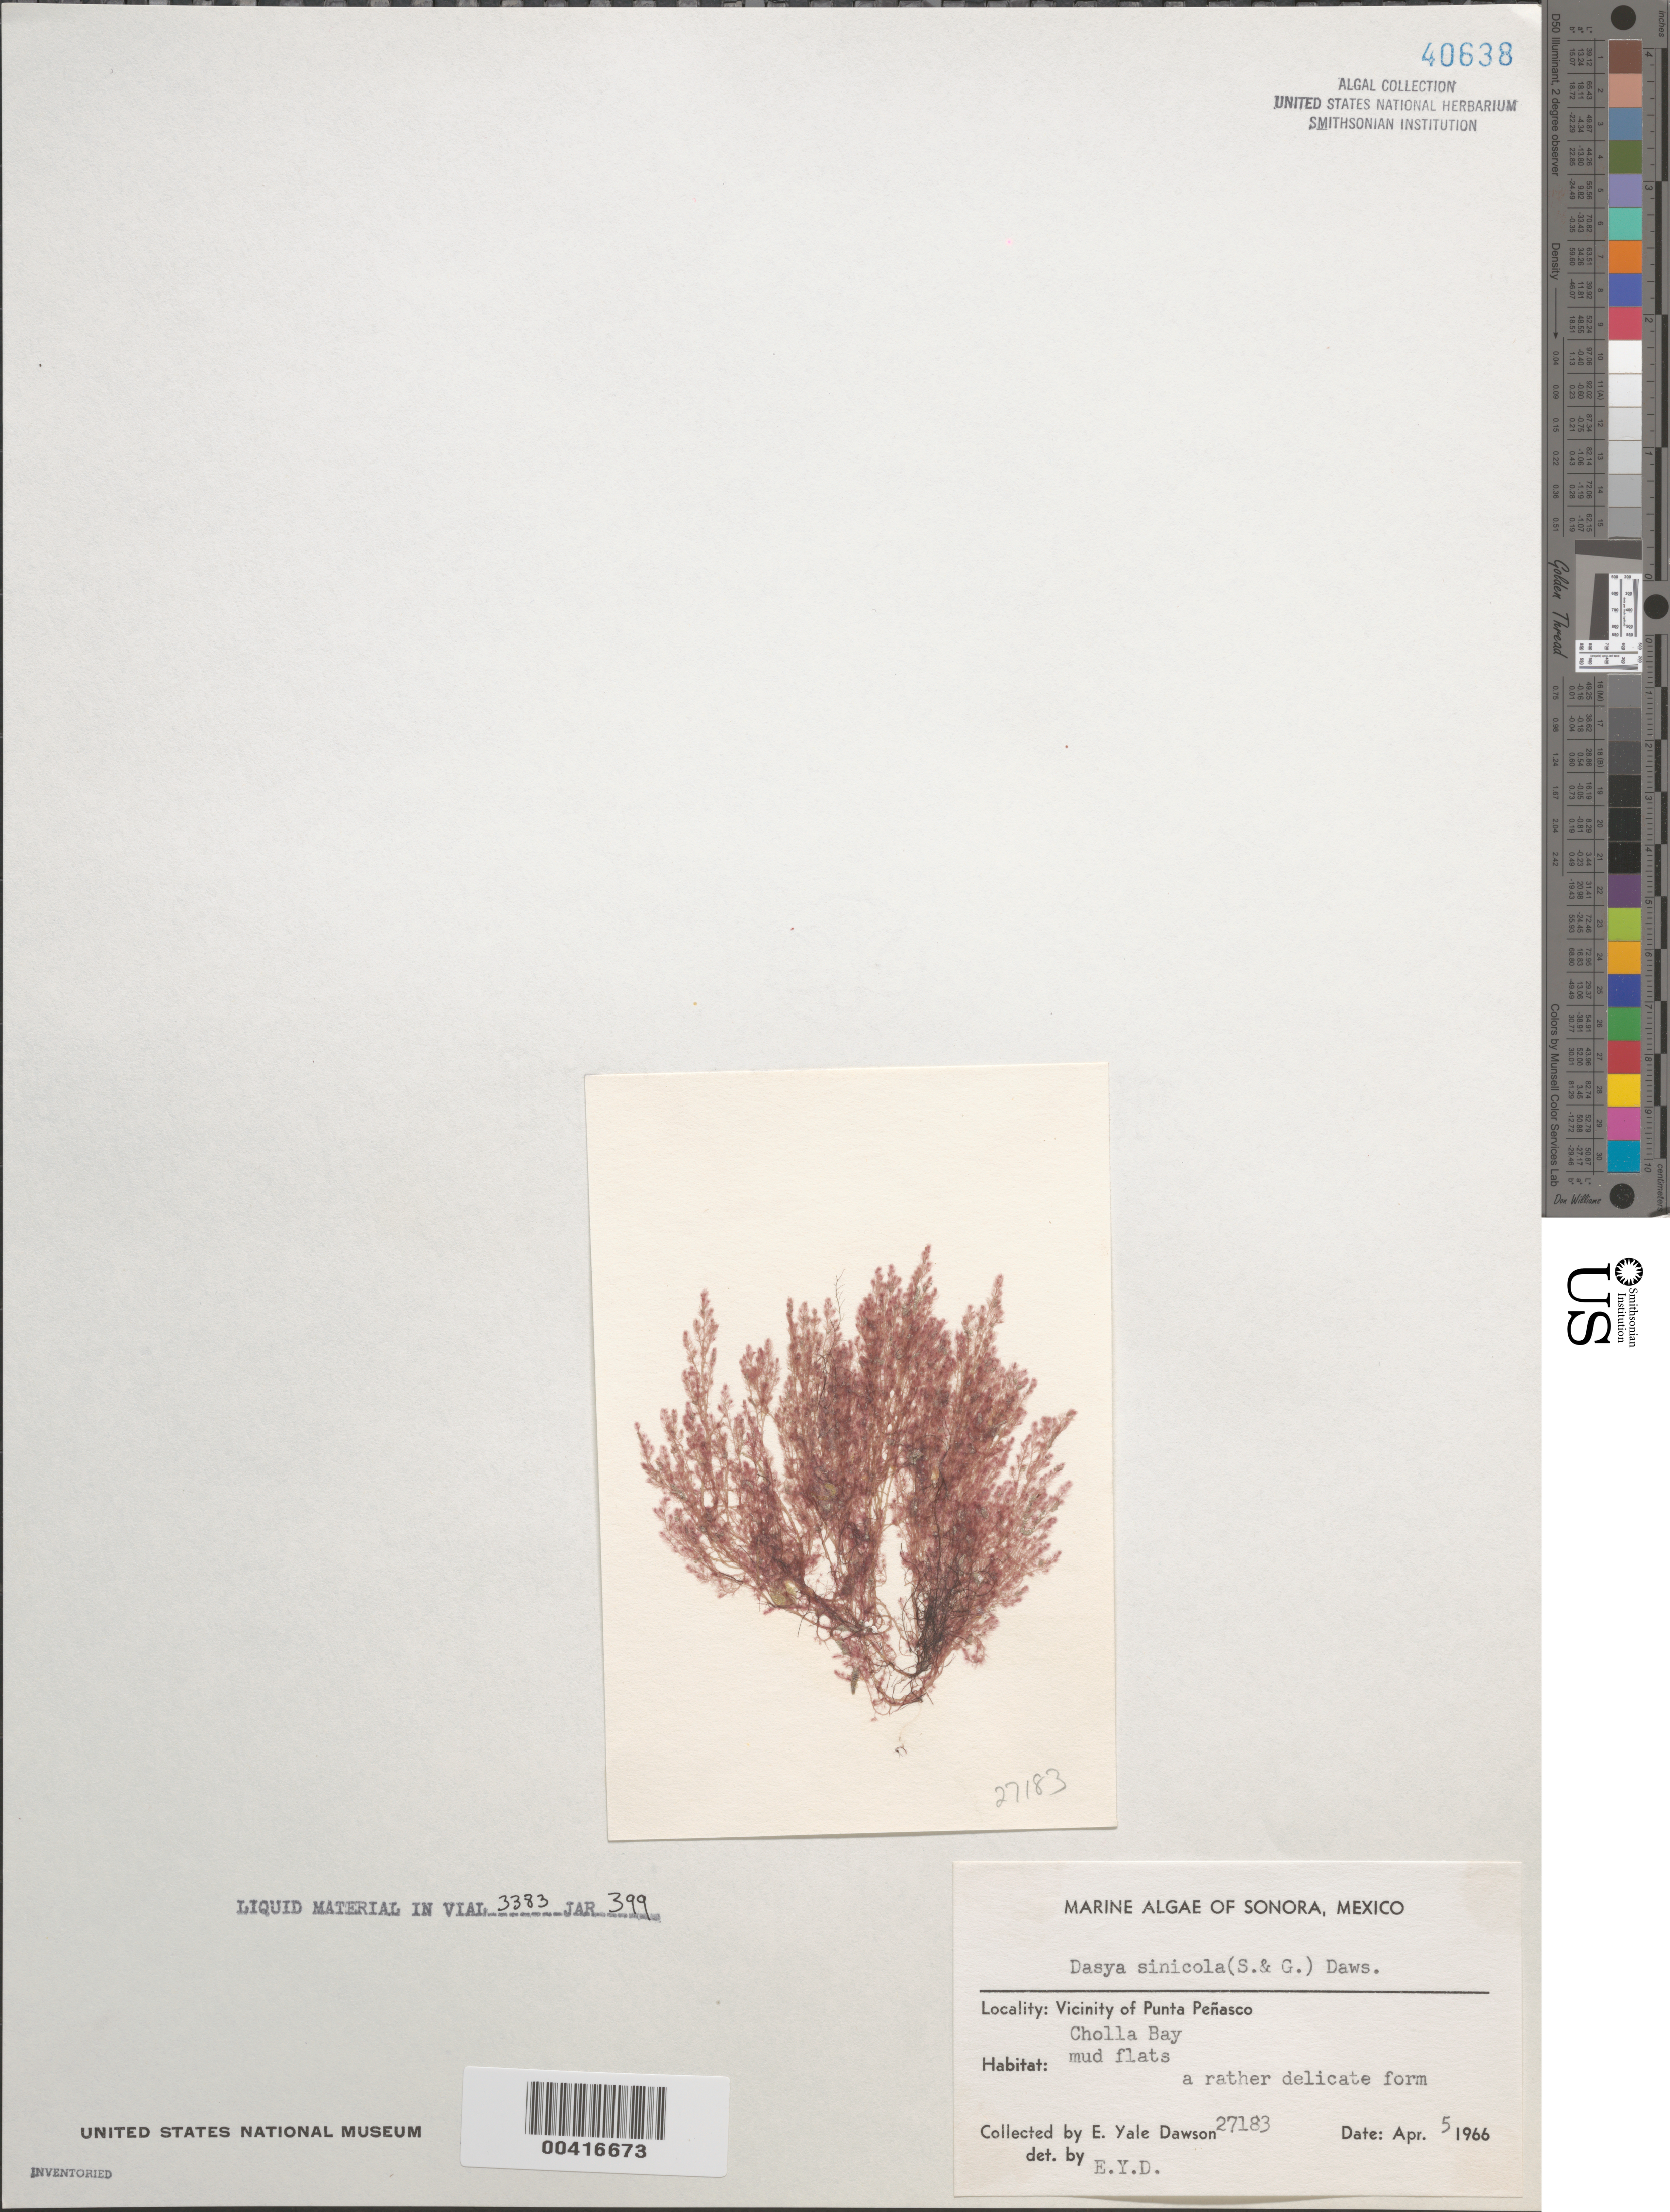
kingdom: Plantae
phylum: Rhodophyta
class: Florideophyceae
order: Ceramiales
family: Dasyaceae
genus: Dasya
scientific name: Dasya sinicola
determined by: Dawson, E. Y.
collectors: E. Y. Dawson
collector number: EYD 27183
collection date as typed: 05 Apr 1966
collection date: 1966-04-05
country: Mexico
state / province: Sonora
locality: Cholla Bay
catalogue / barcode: US 40638